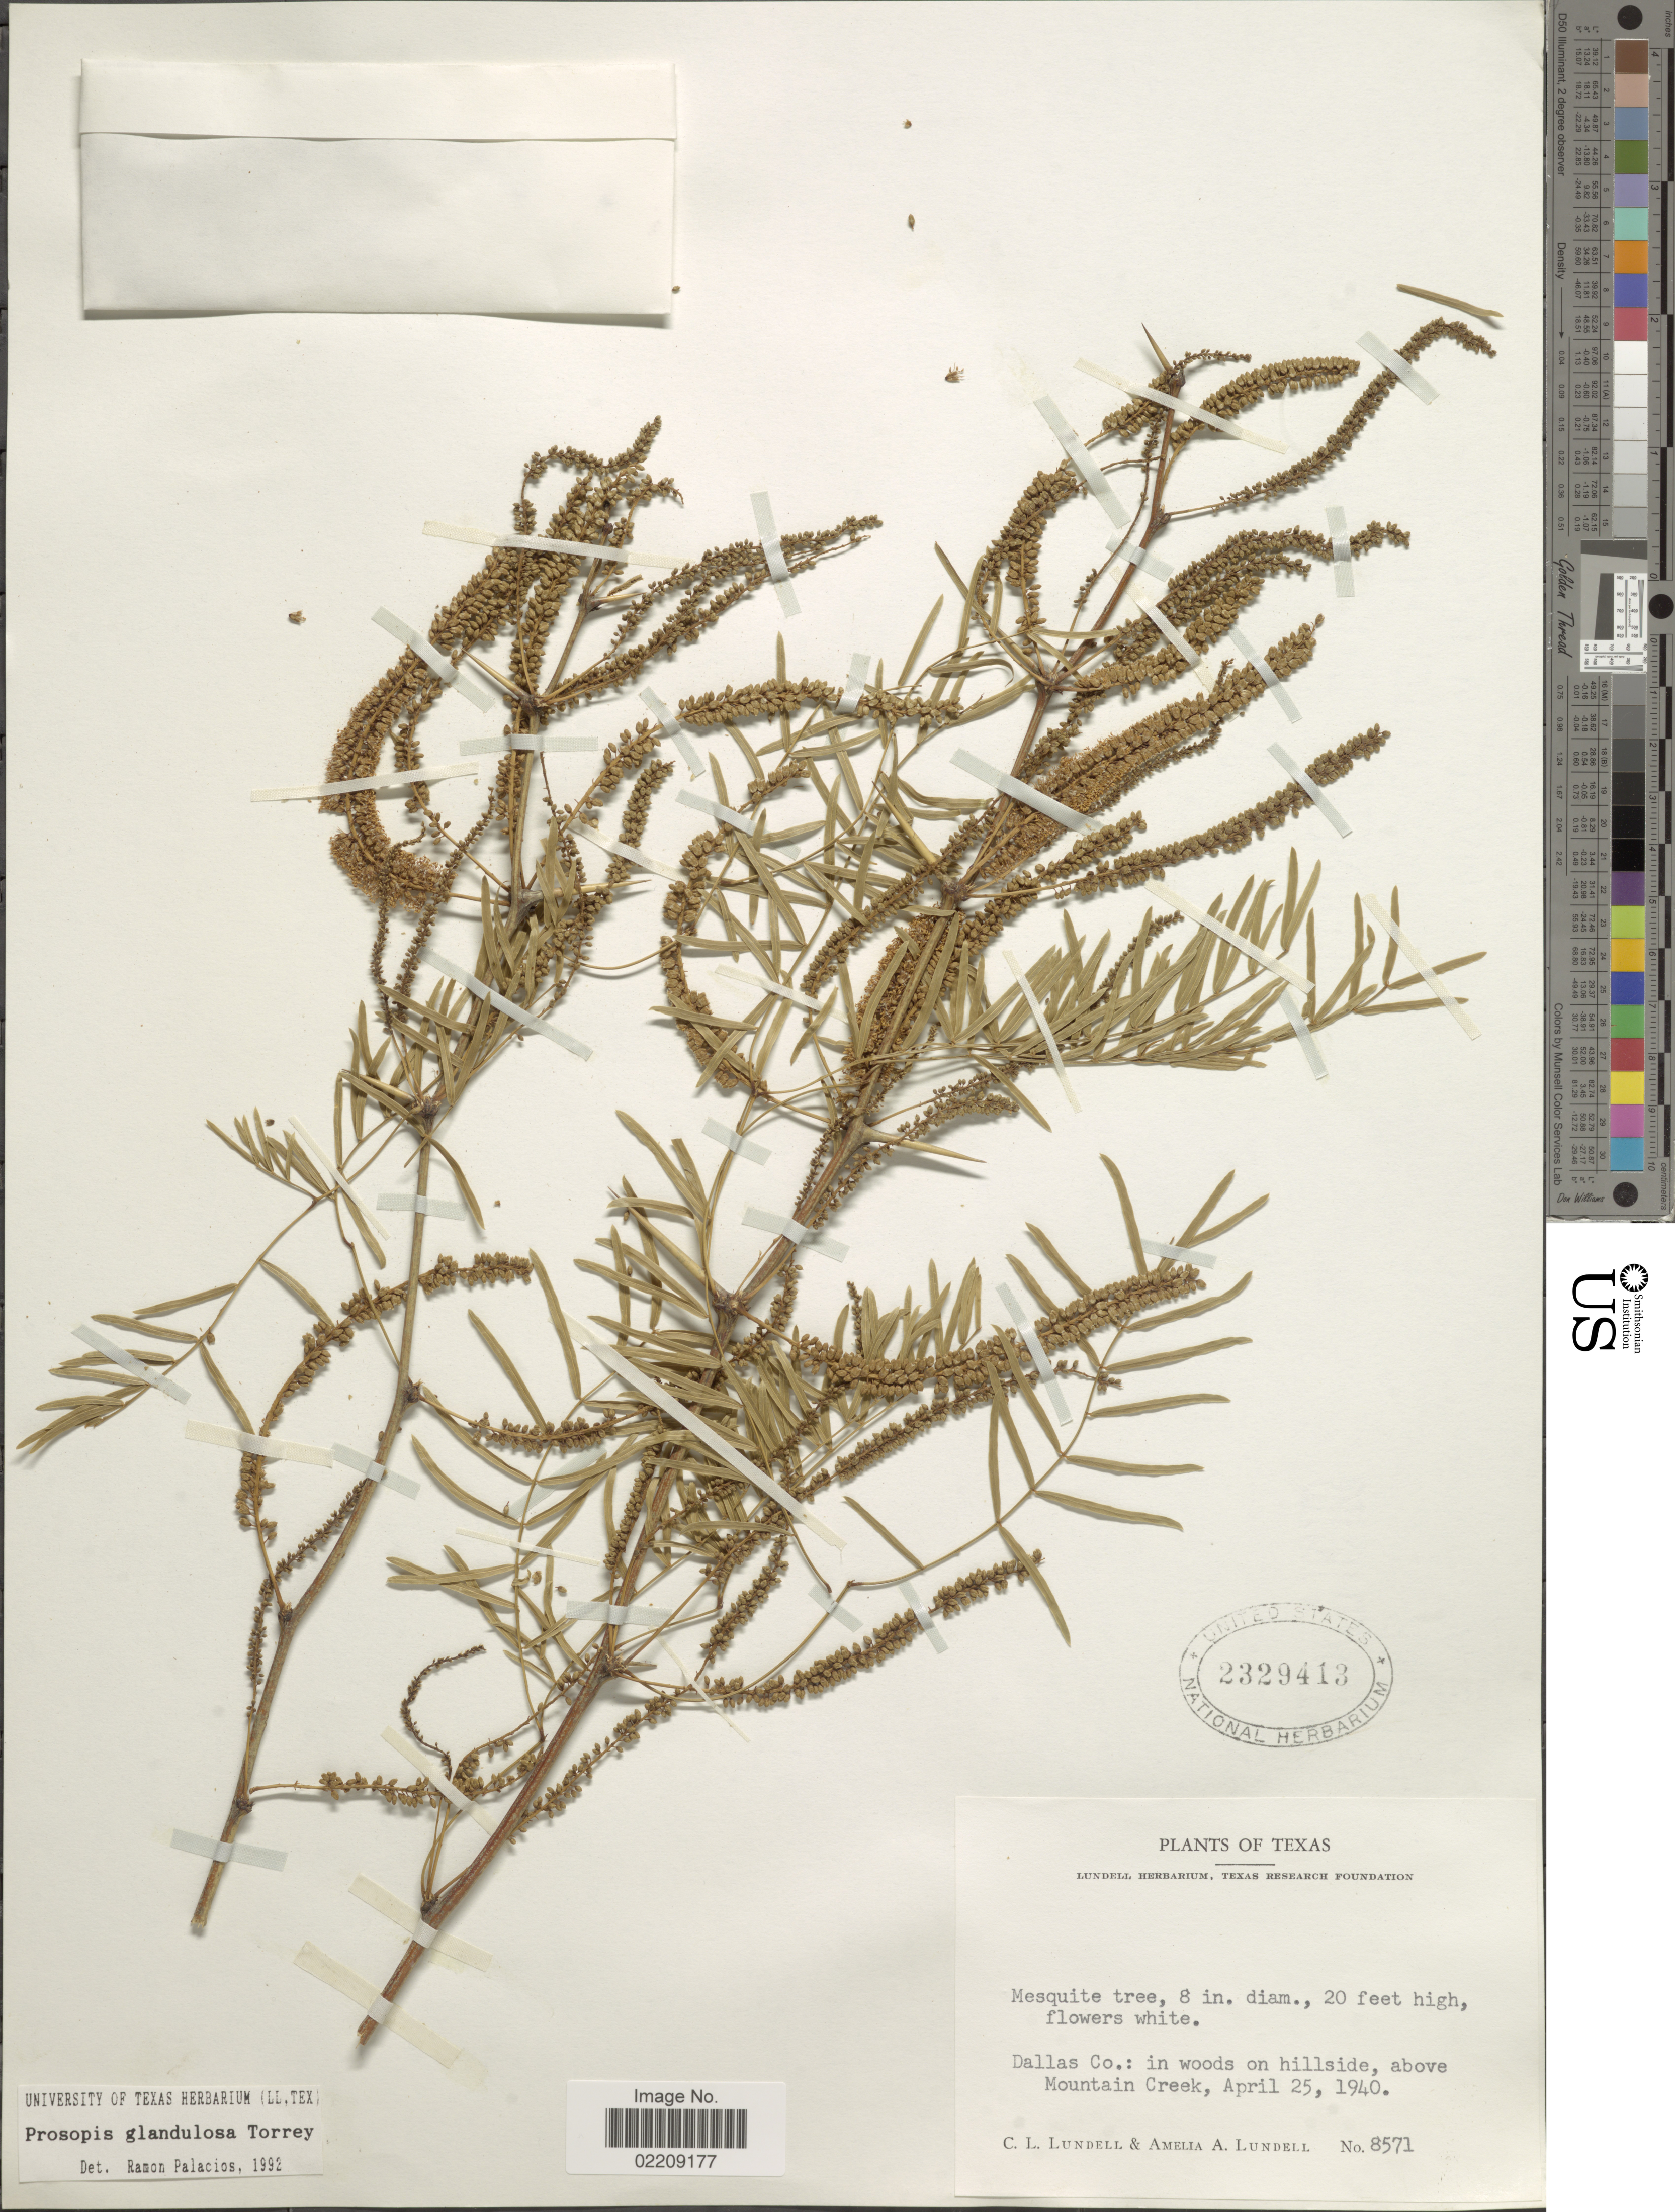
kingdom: Plantae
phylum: Tracheophyta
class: Magnoliopsida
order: Fabales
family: Fabaceae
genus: Neltuma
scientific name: Neltuma glandulosa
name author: (Torr.) Britton & Rose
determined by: Strong, Mark T., (BOT), Smithsonian Institution - National Museum of Natural History (UNITED STATES)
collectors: C. L. Lundell & A. A. Lundell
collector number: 8571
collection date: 1940-04-25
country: United States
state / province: Texas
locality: Dallas Co.: in woods on hillside, above Mountain Creek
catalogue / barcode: US 2329413